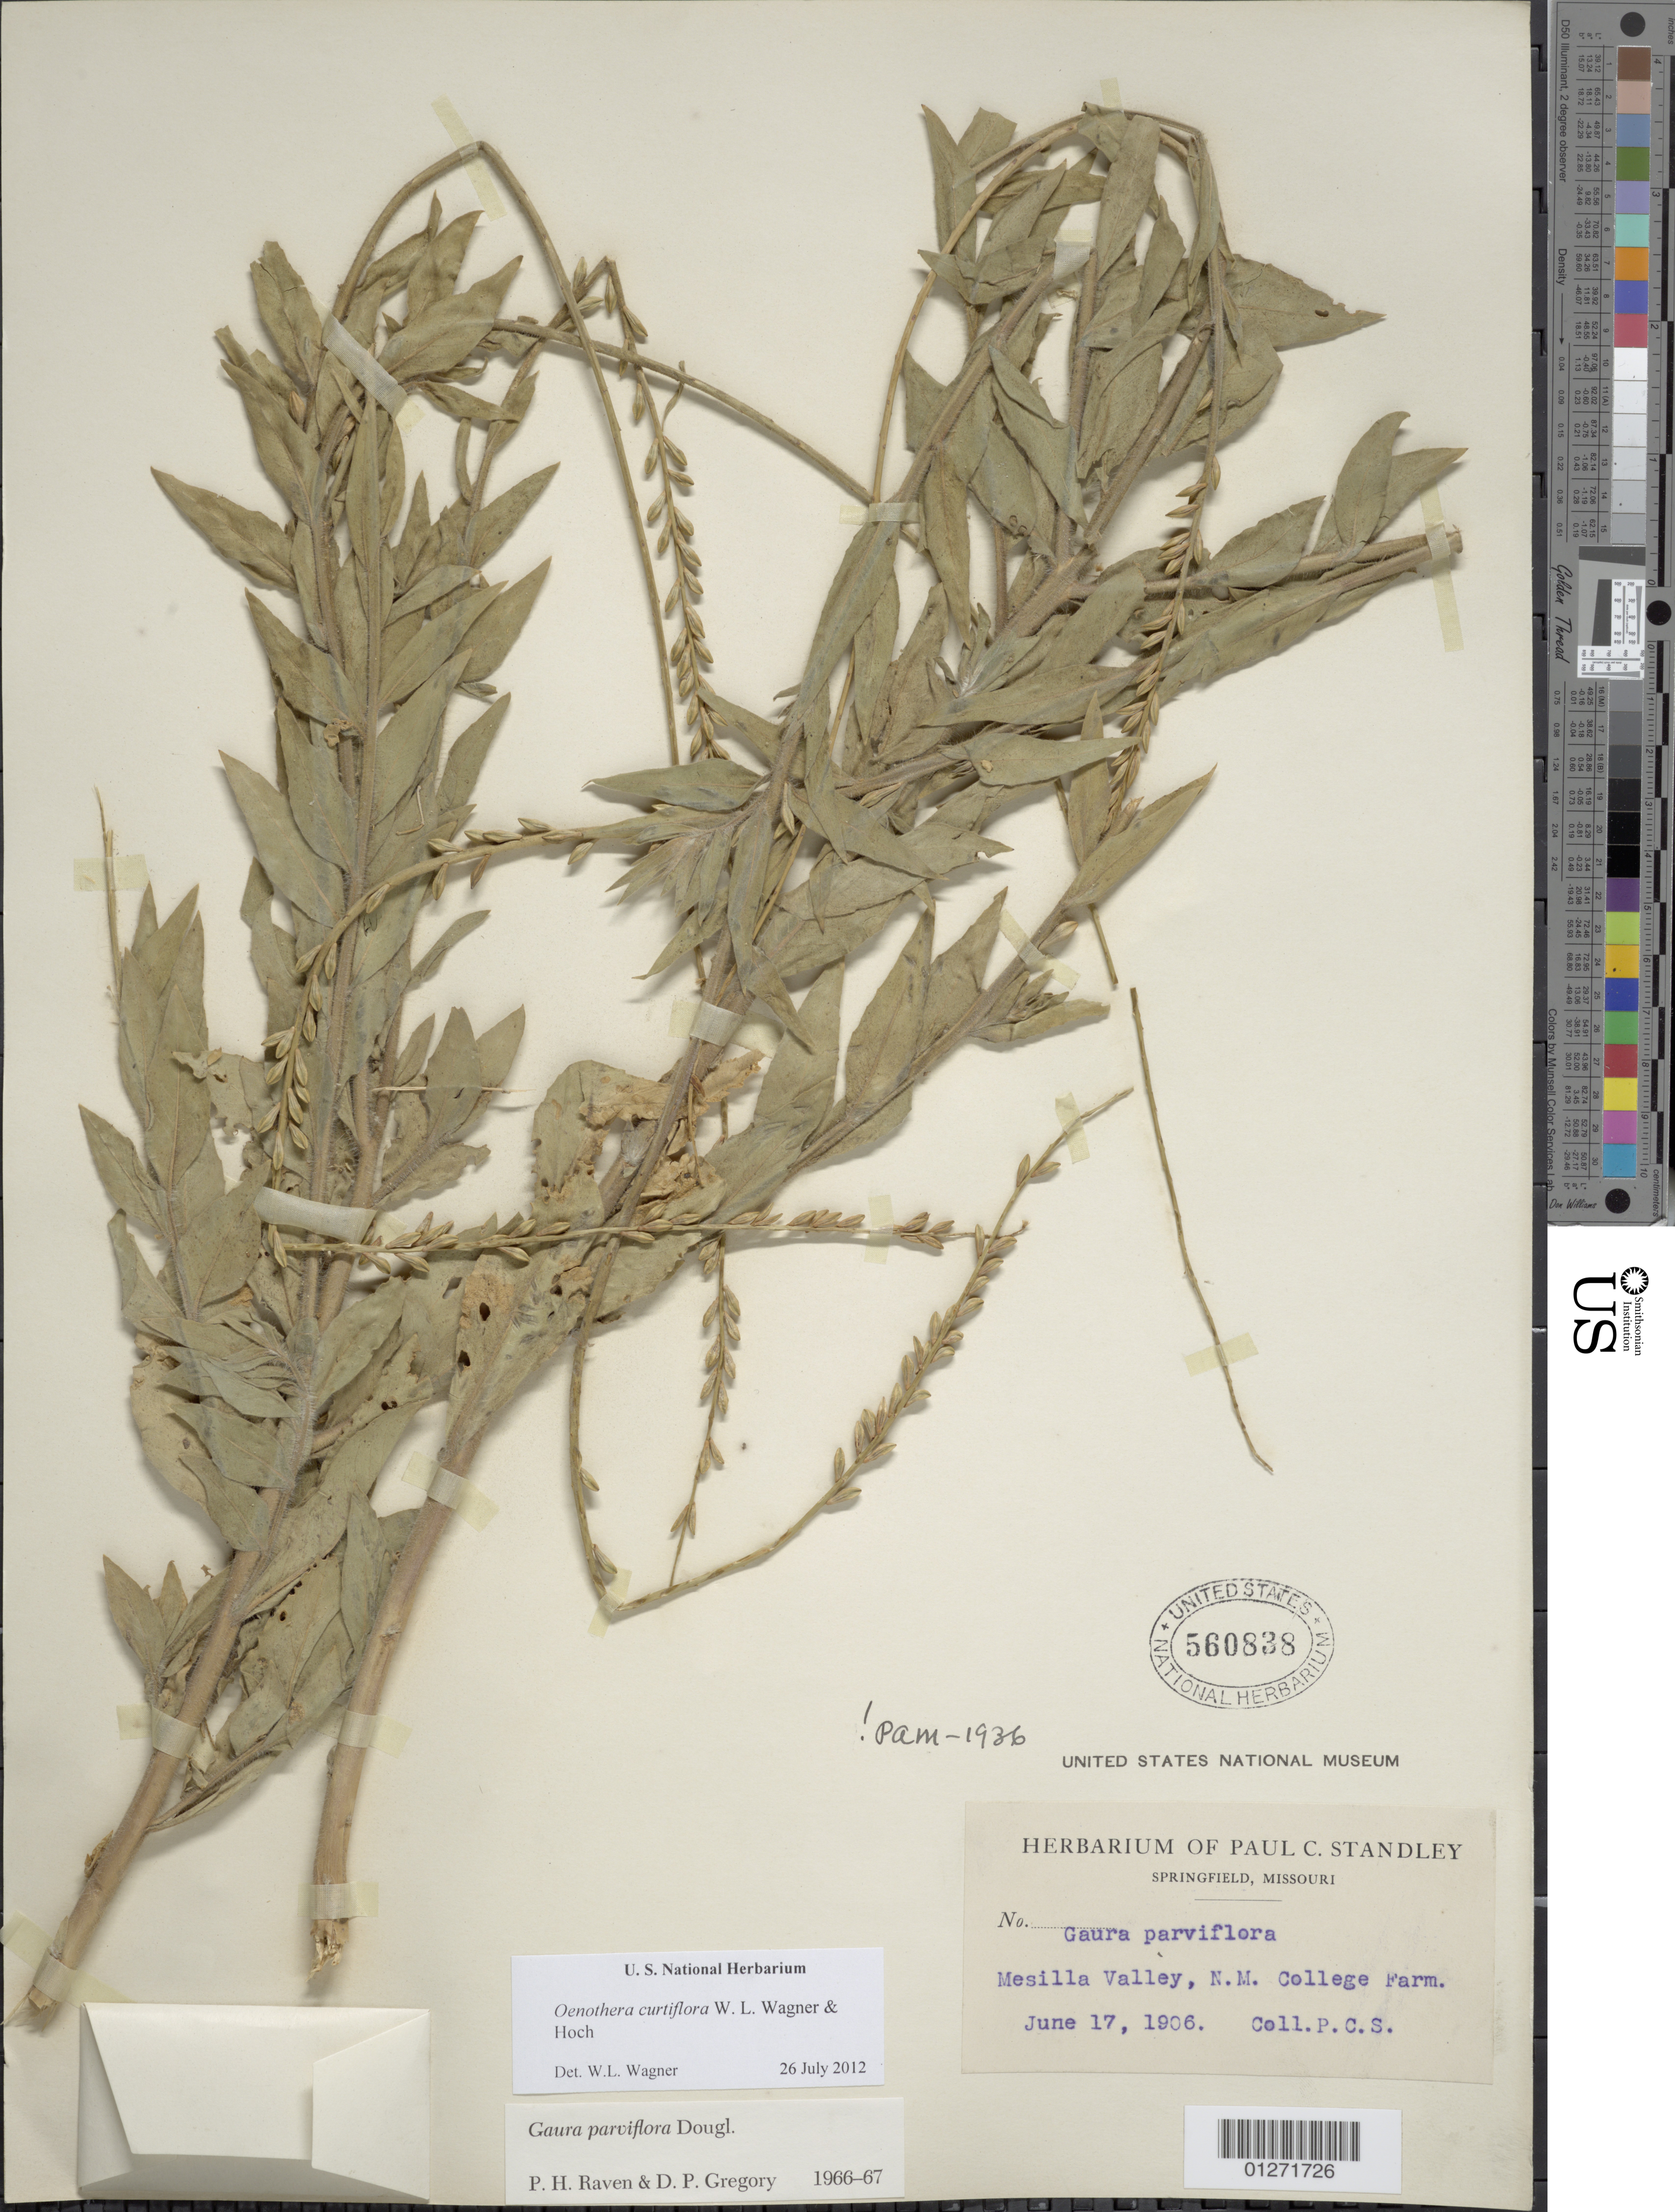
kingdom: Plantae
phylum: Tracheophyta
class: Magnoliopsida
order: Myrtales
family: Onagraceae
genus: Oenothera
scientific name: Oenothera curtiflora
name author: W.L. Wagner & Hoch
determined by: Wagner, W. L., (BOT), Smithsonian Institution - National Museum of Natural History (UNITED STATES)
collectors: P. C. Standley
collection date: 1906-06-17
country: United States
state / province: Missouri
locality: Springfield, Mesilla Valley, N.M. College Farm.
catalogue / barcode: US 560838